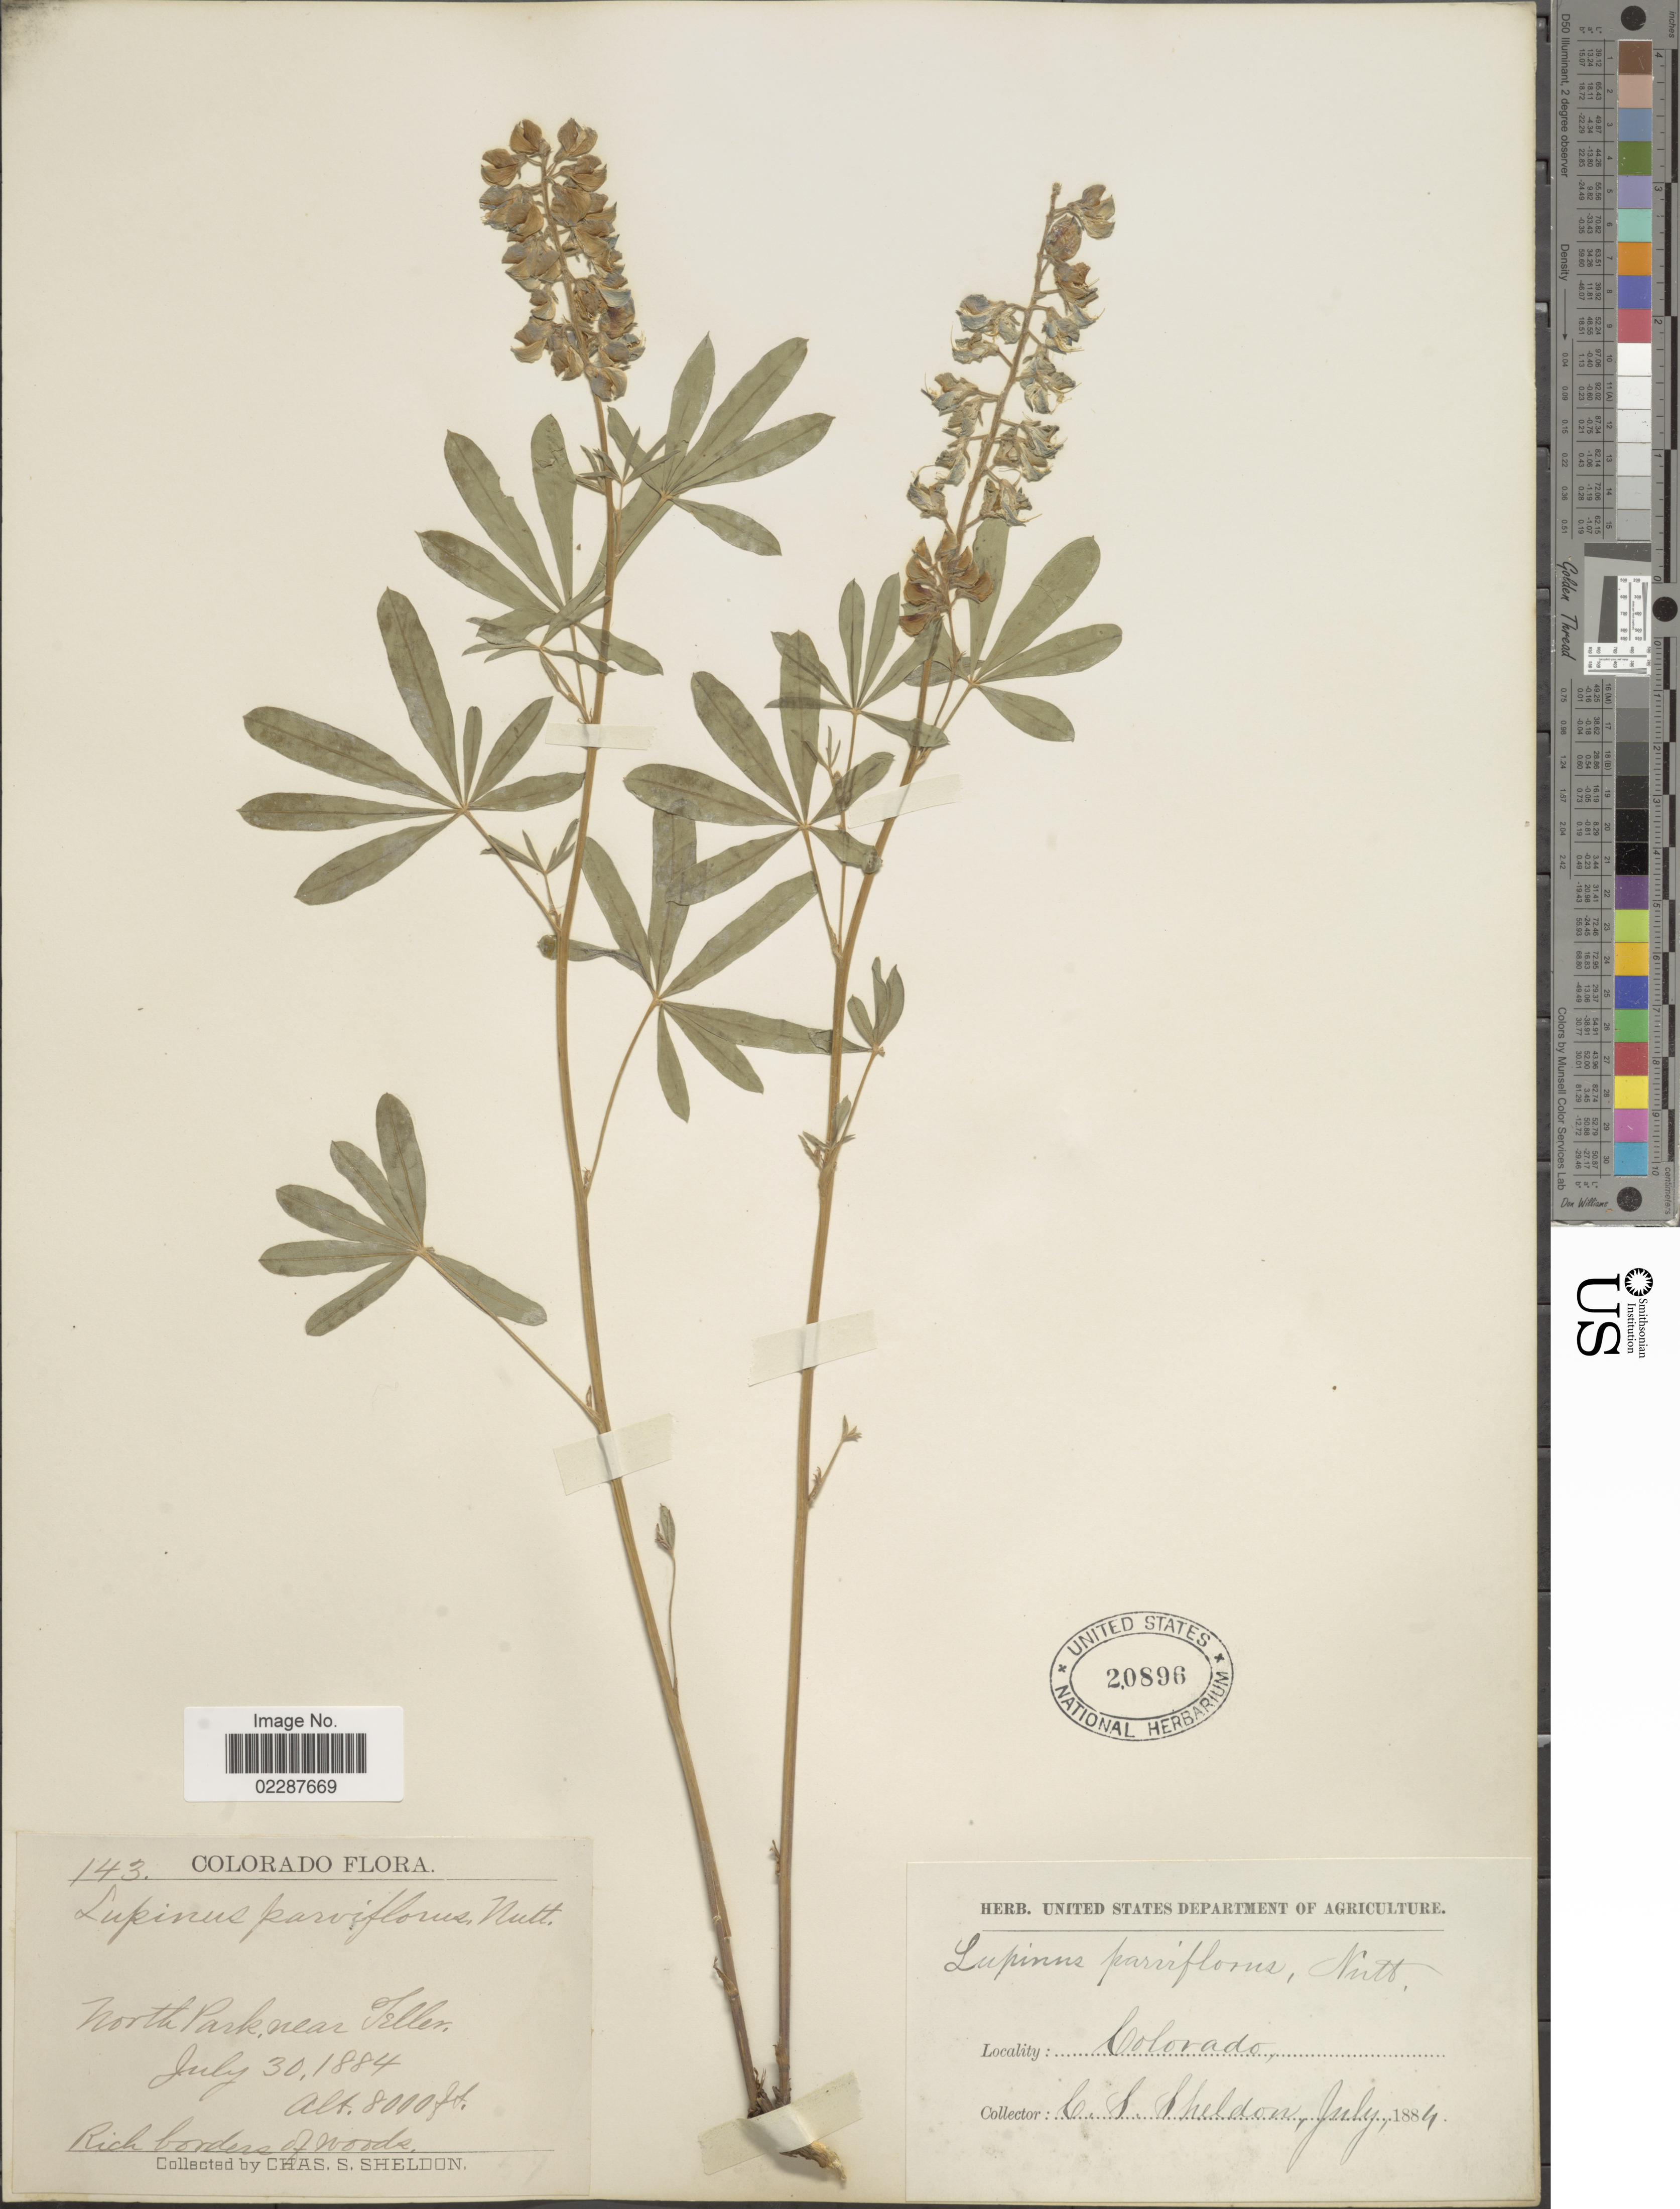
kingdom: Plantae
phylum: Tracheophyta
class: Magnoliopsida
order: Fabales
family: Fabaceae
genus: Lupinus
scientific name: Lupinus spathulatus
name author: Rydb.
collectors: C. S. Sheldon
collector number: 1436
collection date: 1884-07-30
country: United States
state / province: Colorado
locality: North Park, near Teller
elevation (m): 2438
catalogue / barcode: US 20896